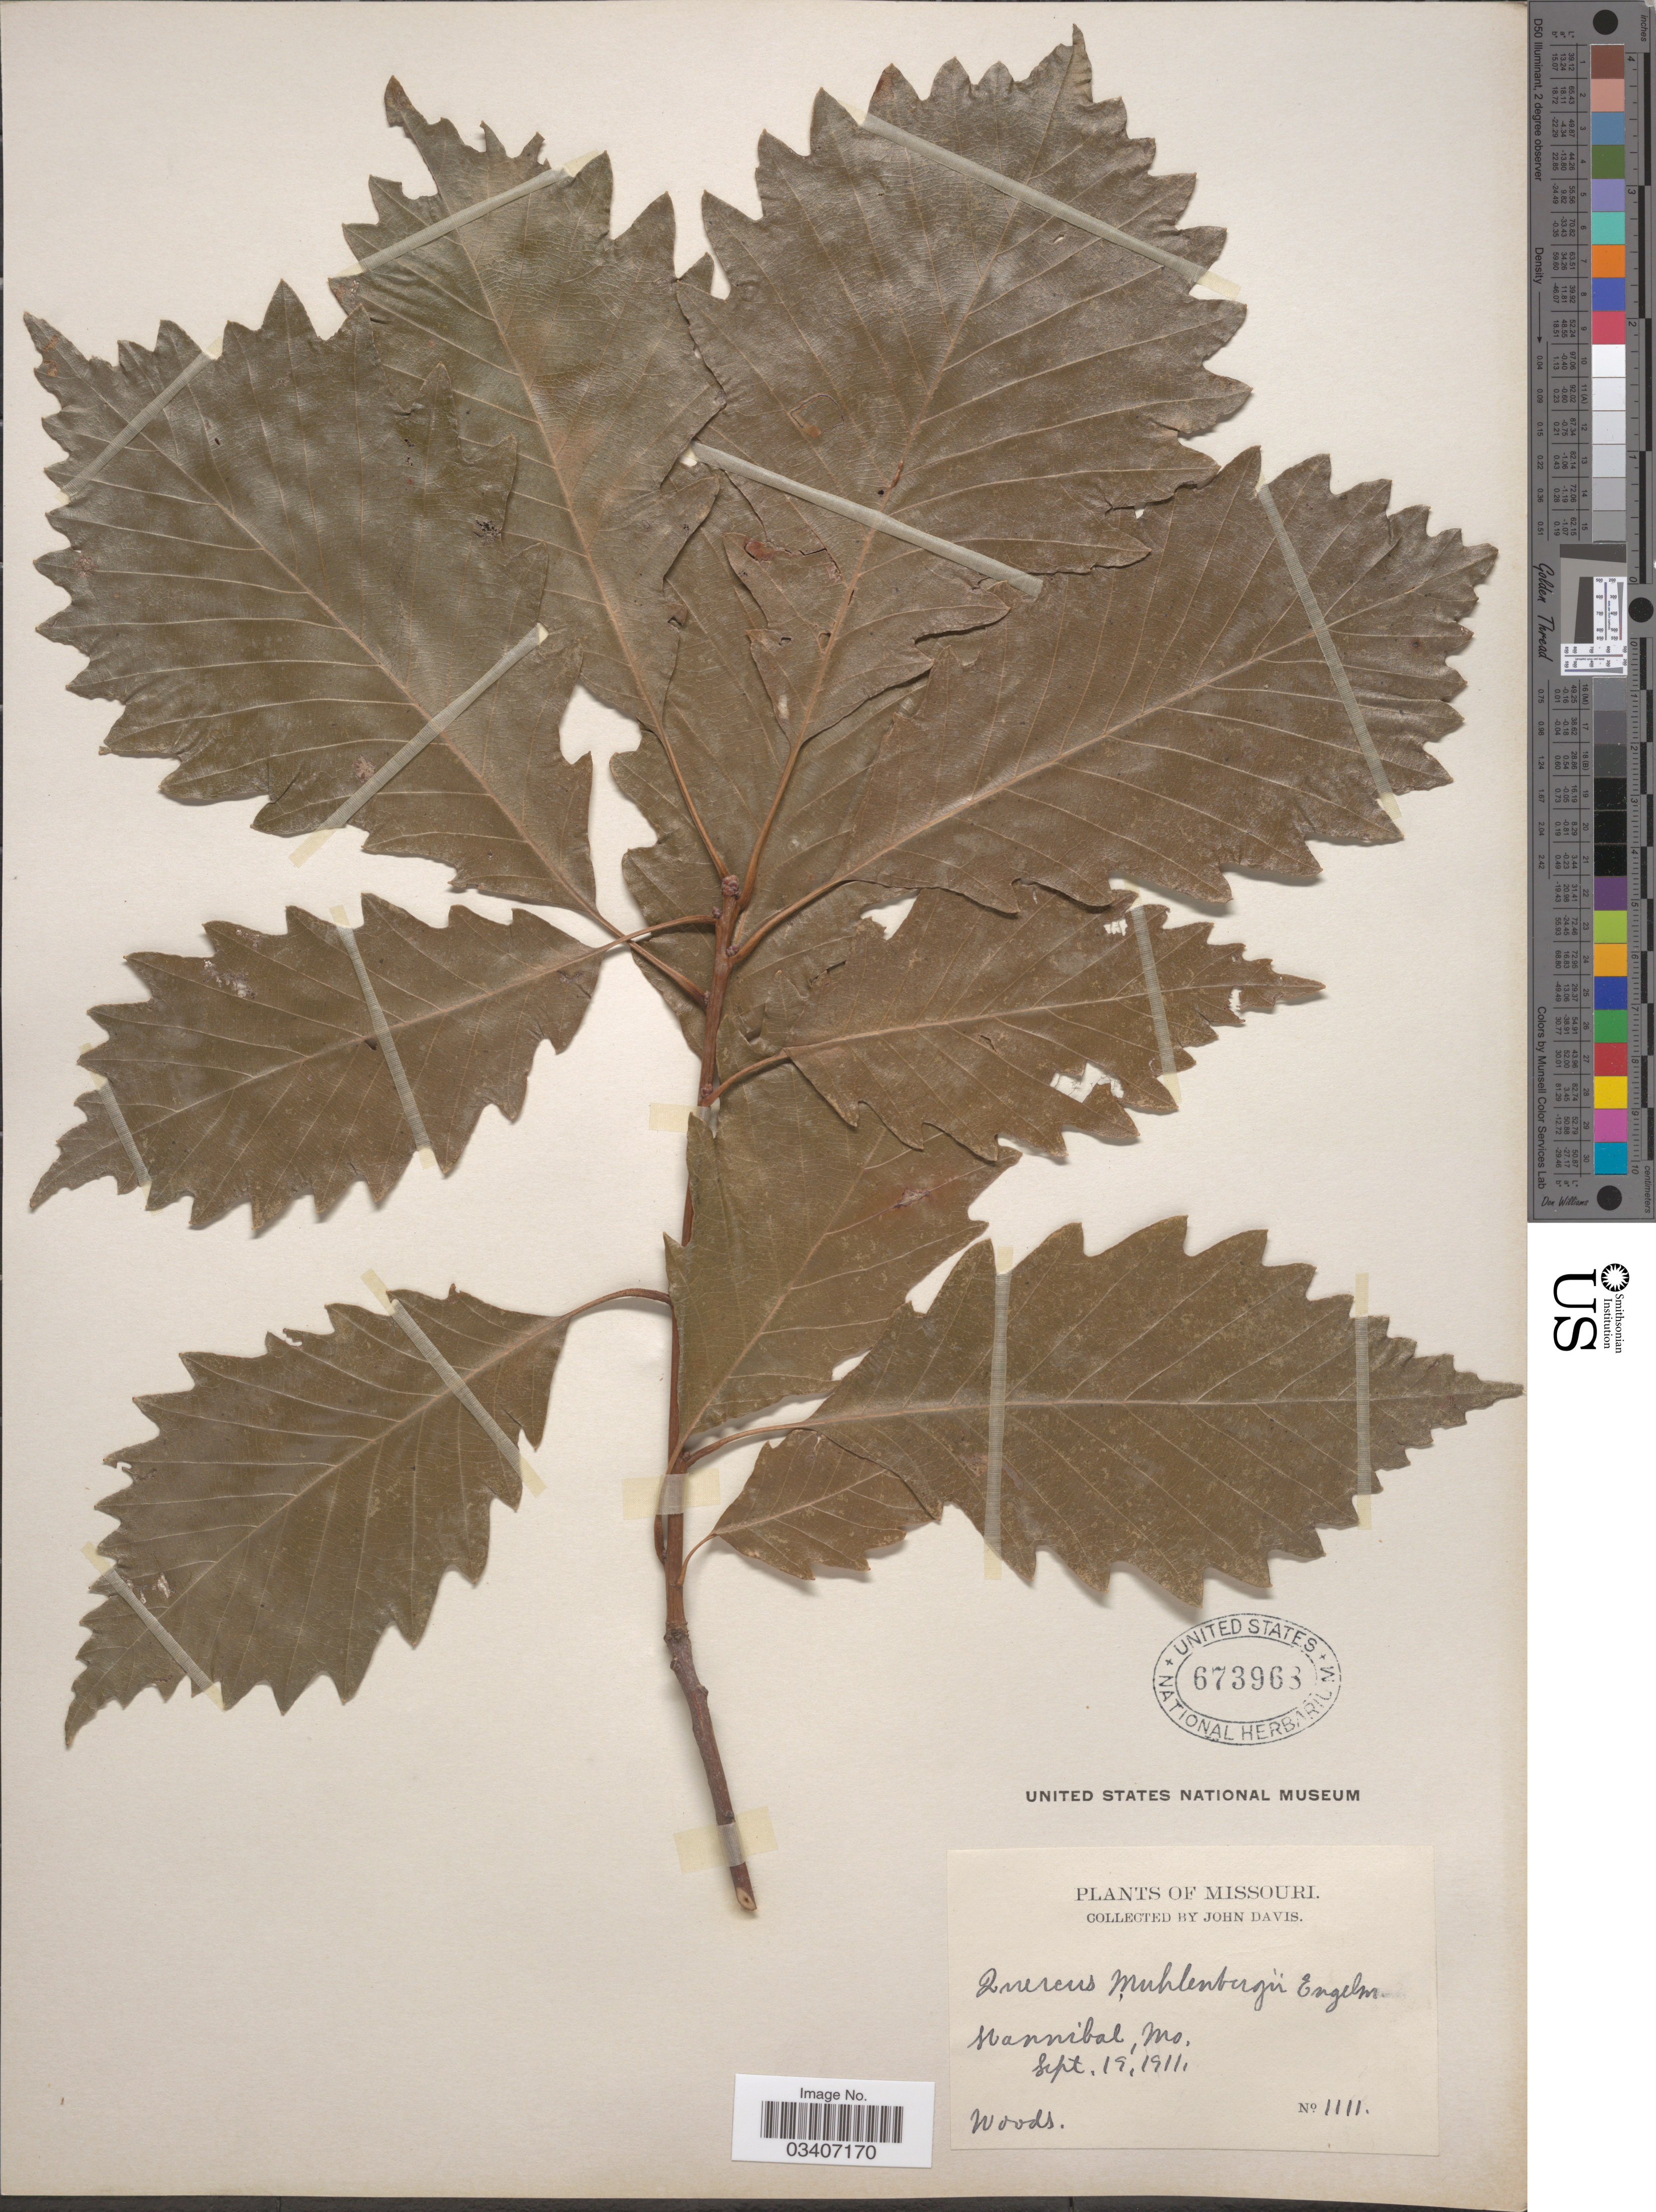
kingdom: Plantae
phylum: Tracheophyta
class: Magnoliopsida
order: Fagales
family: Fagaceae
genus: Quercus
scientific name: Quercus muehlenbergii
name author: Engelm.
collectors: J. Davis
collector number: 1111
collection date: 1911-11-19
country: United States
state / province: Missouri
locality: Hannibal.